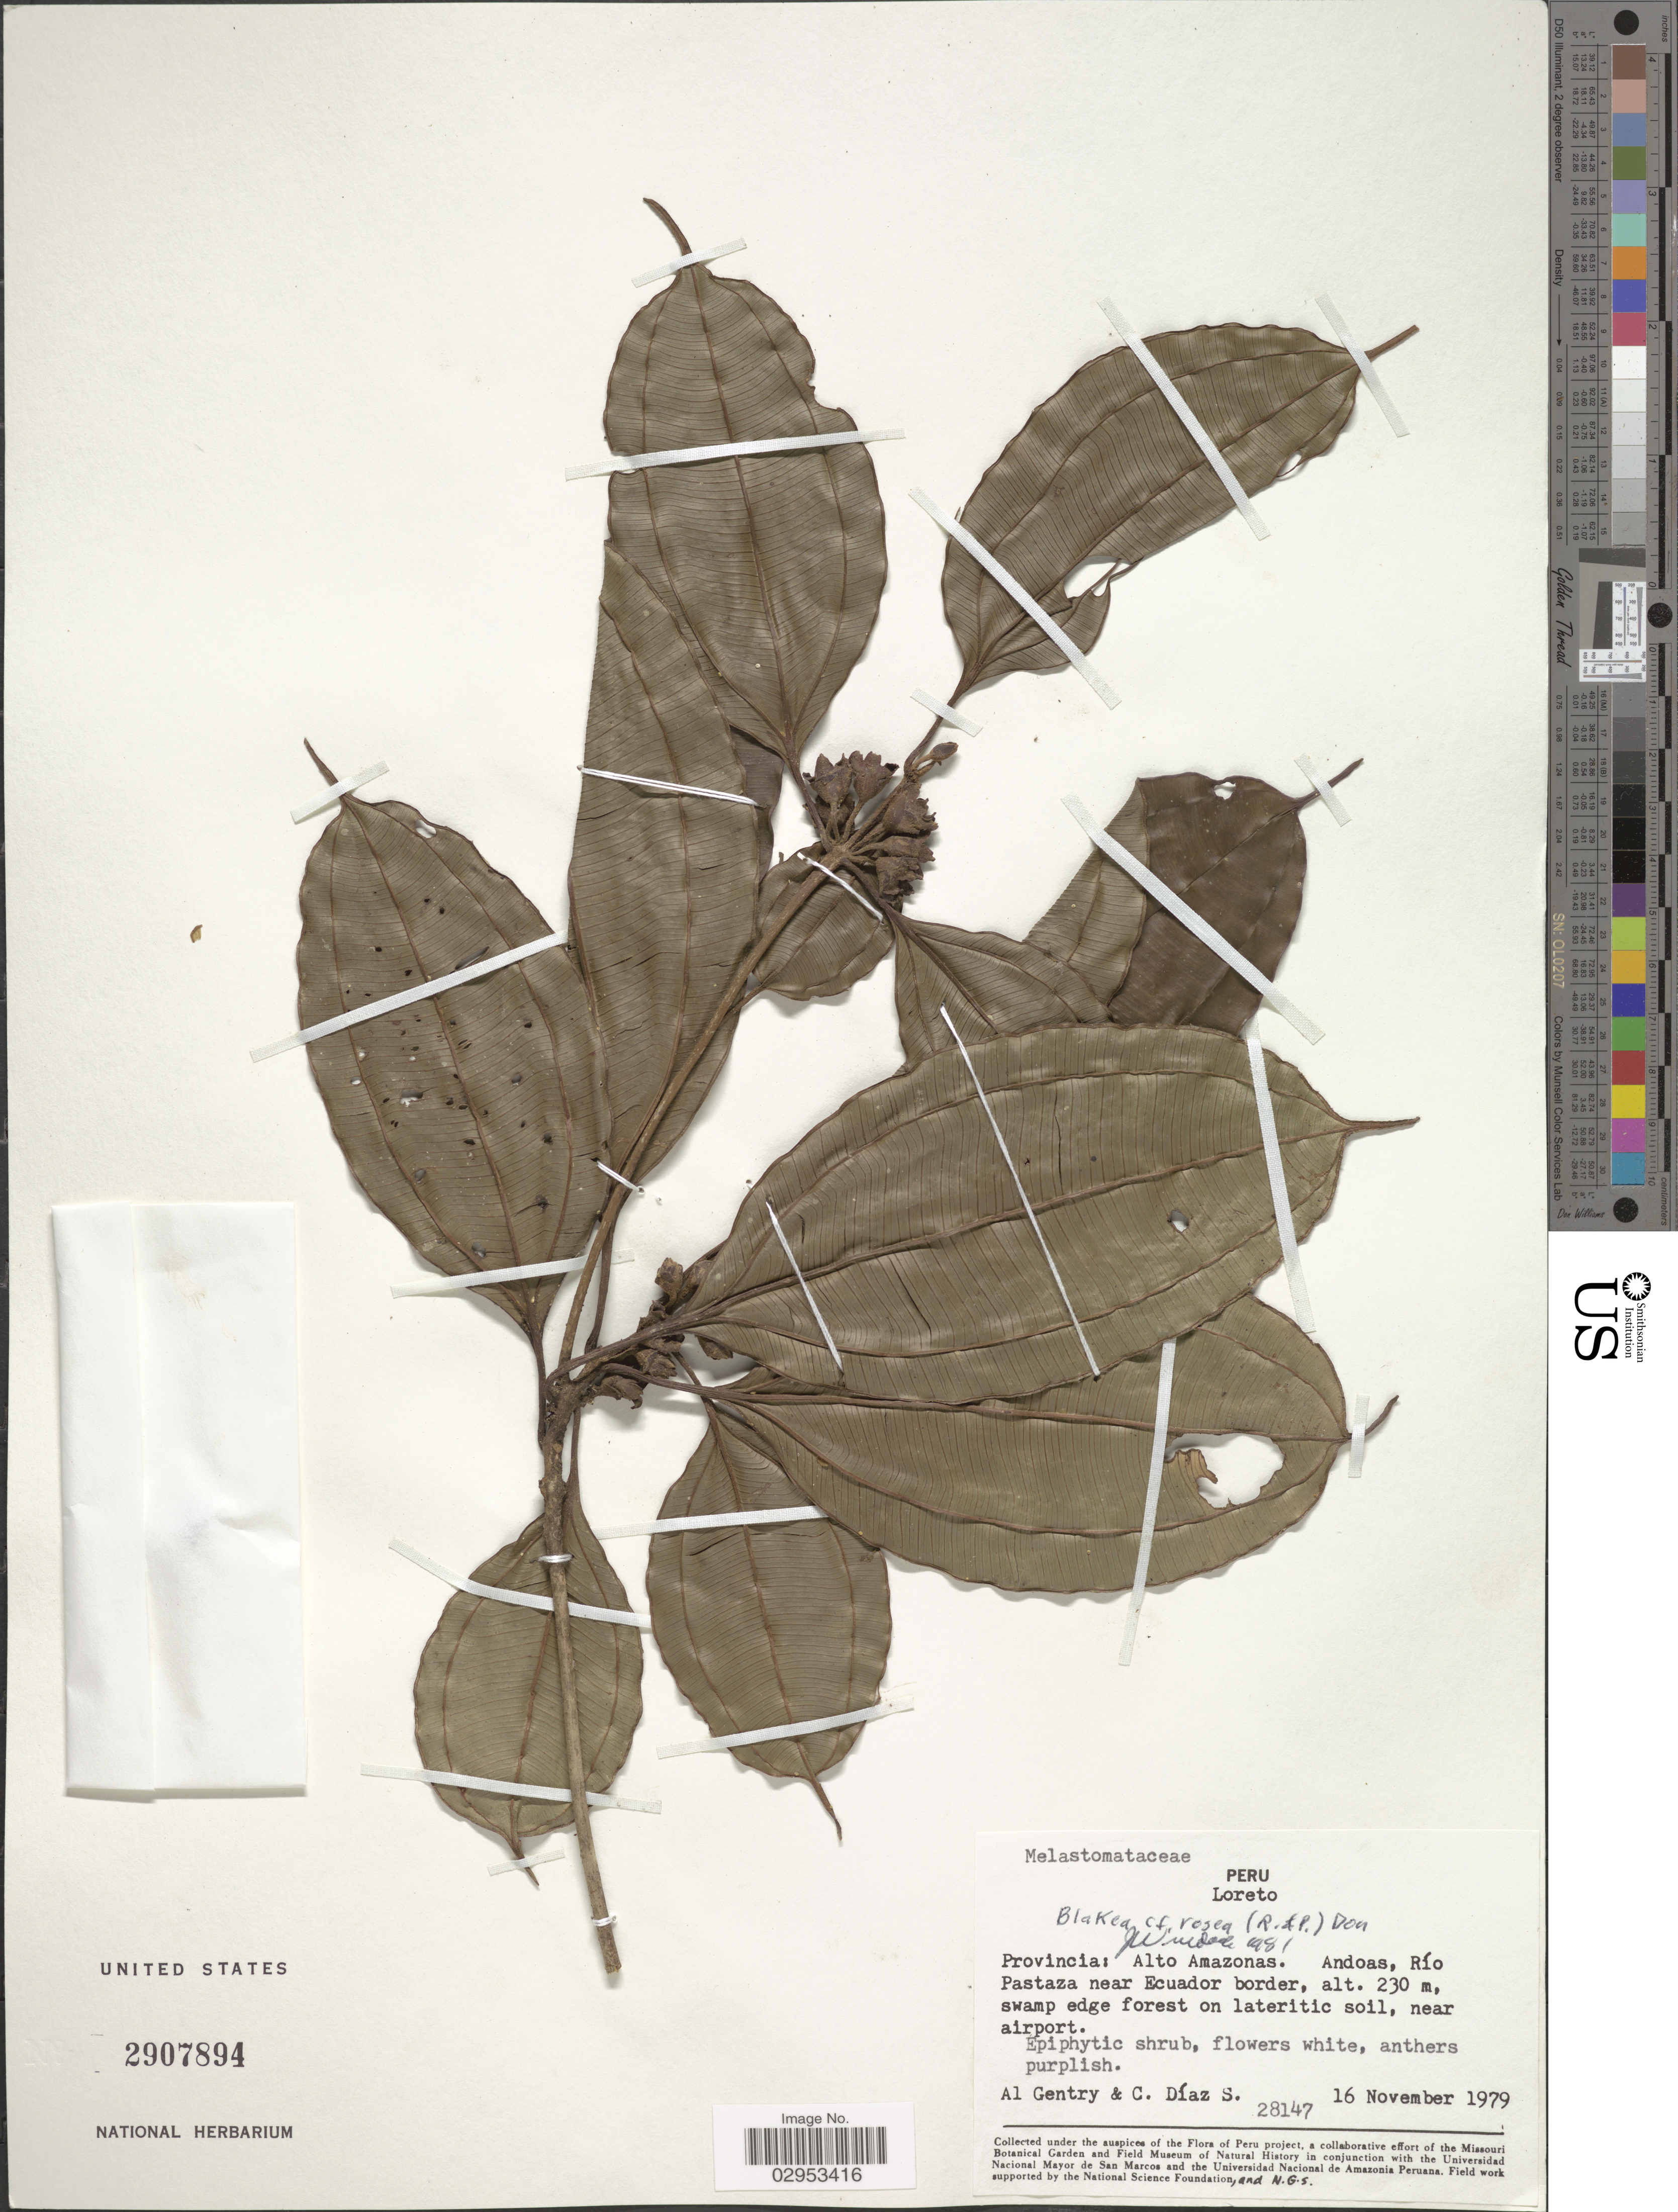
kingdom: Plantae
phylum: Tracheophyta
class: Magnoliopsida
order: Myrtales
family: Melastomataceae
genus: Blakea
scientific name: Blakea rosea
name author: D. Don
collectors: A. H. Gentry & C. Díaz S.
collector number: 28147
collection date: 1979-11-16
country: Peru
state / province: Loreto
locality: Provincia: Alto Amazonas. Andoas, Río Pastaza near Ecuador border. Near airport.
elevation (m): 230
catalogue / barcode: US 2907894